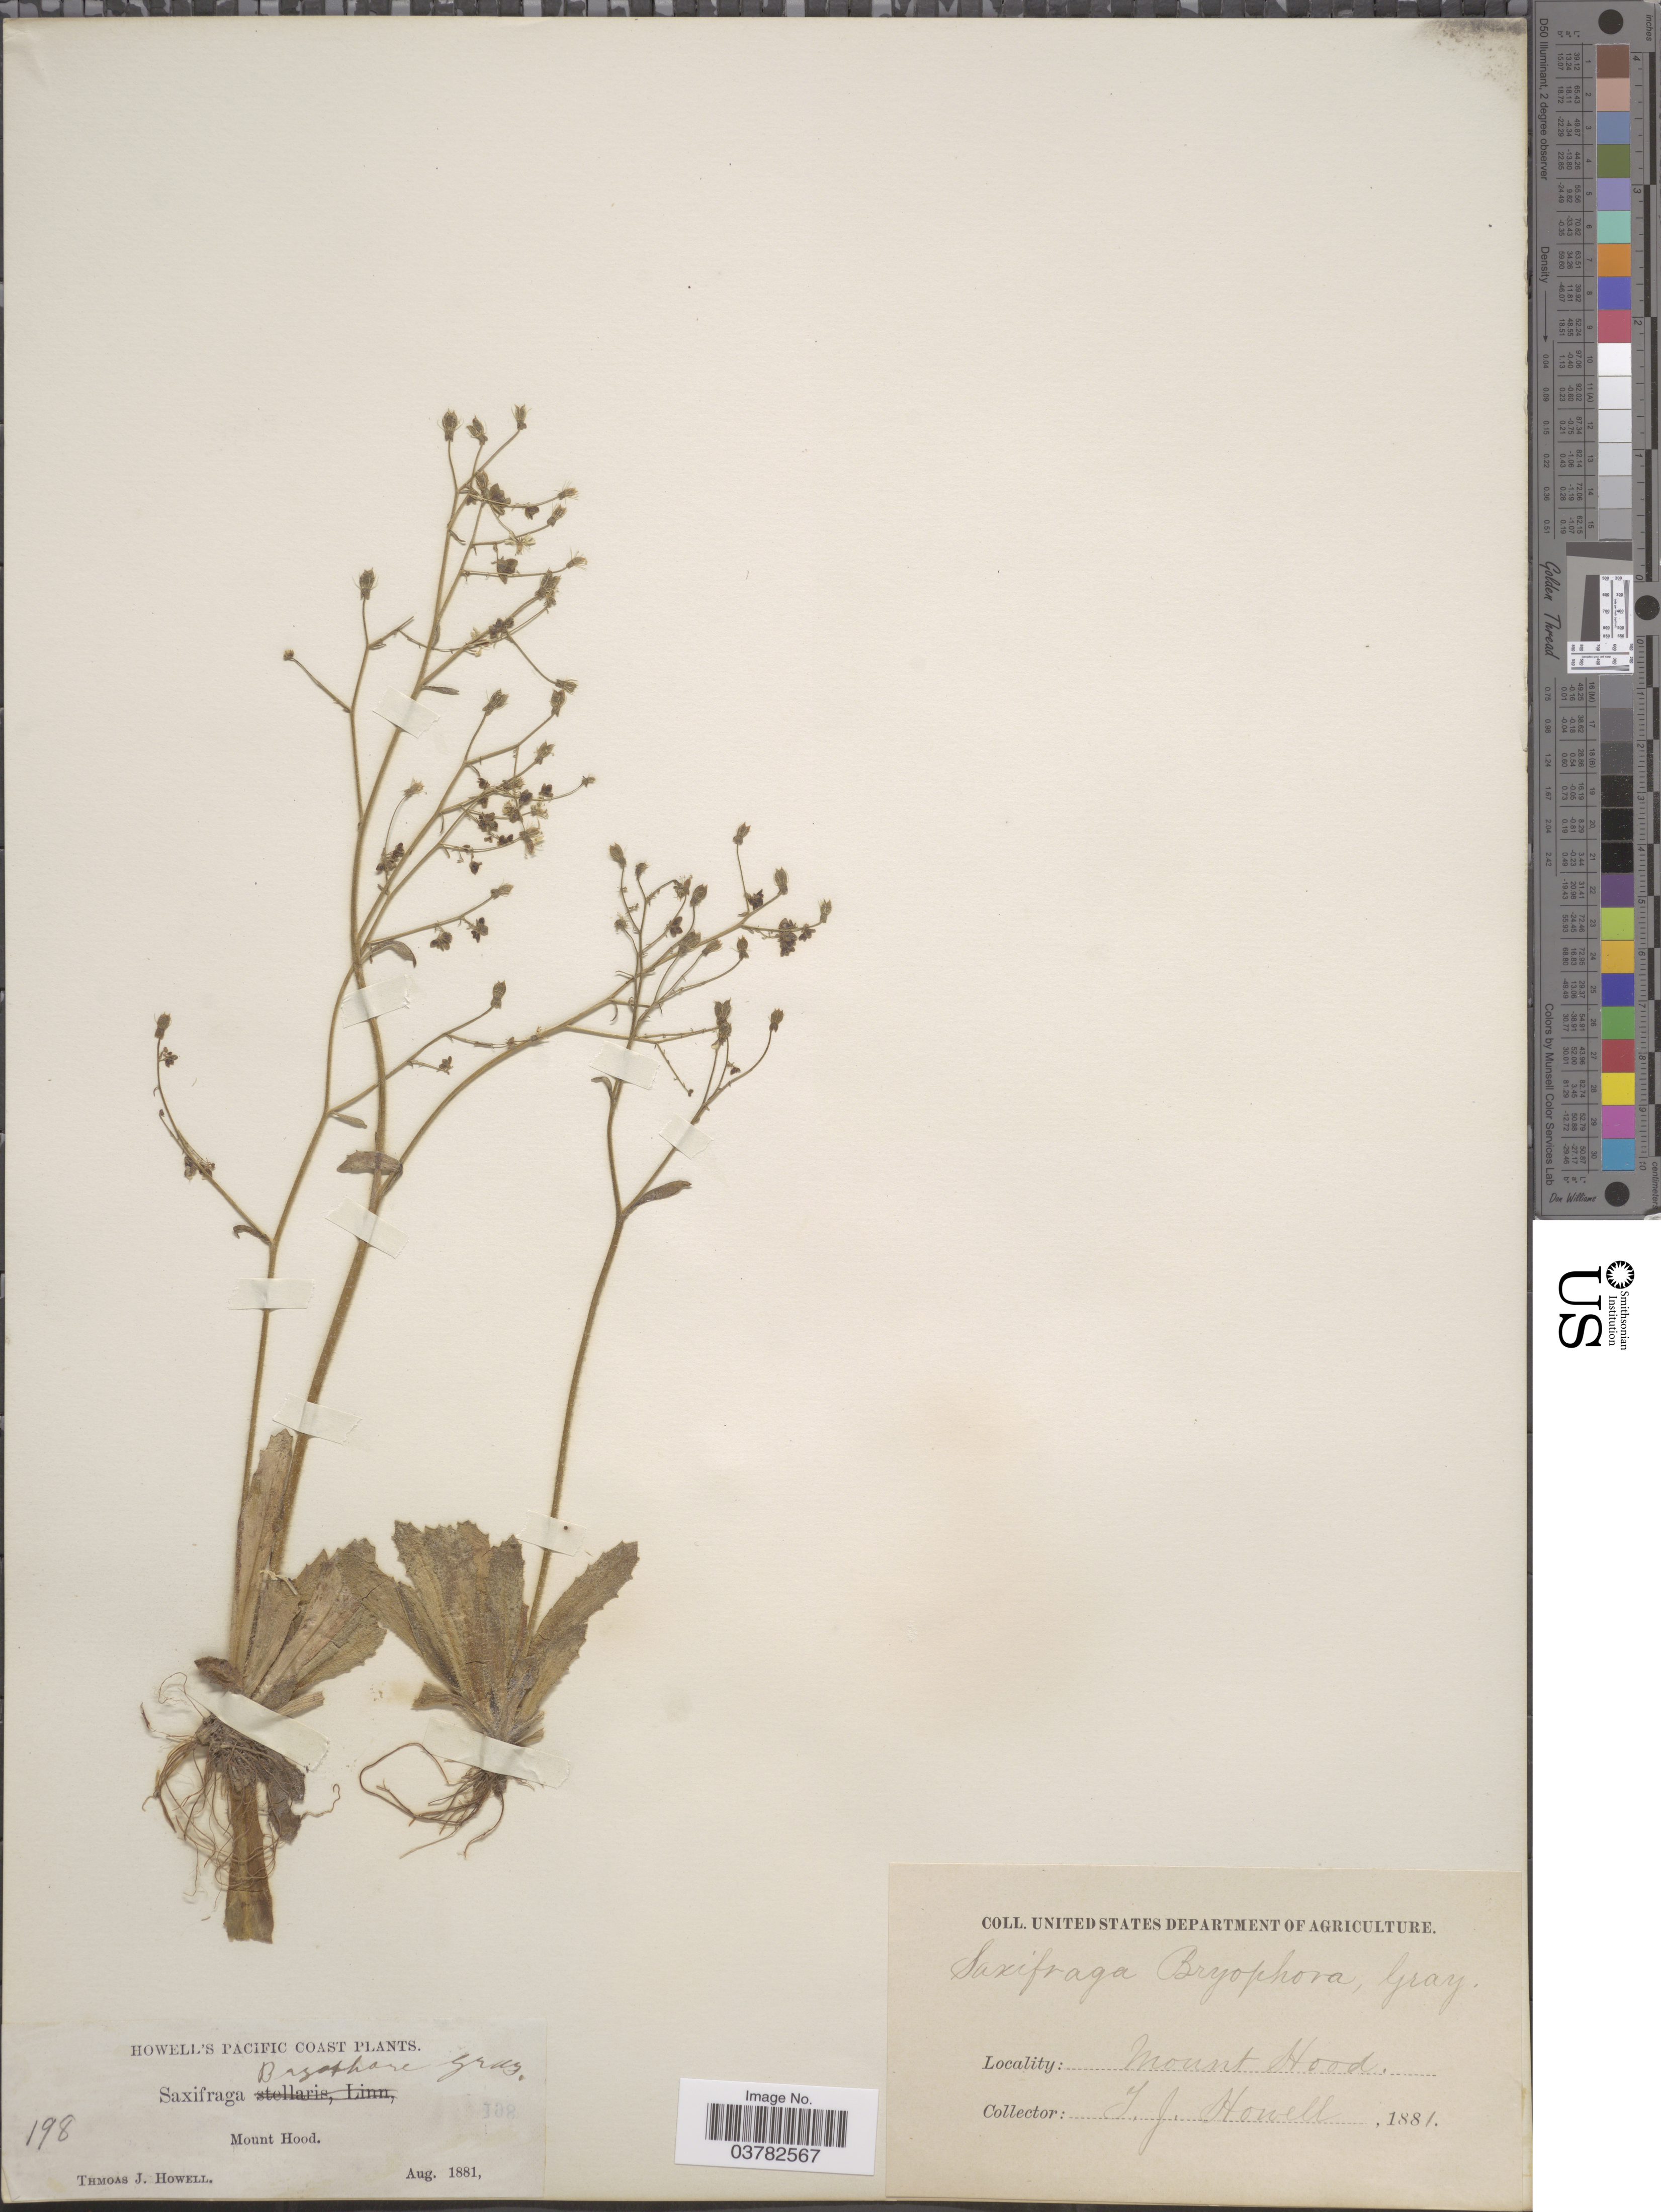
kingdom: Plantae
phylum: Tracheophyta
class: Magnoliopsida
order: Saxifragales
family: Saxifragaceae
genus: Micranthes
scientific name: Micranthes ferruginea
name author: (Graham) Brouillet & Gornall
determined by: Chambers, K.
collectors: T. J. Howell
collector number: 198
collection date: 1881-08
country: United States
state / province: Oregon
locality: Pacific Coast. Mount Hood.